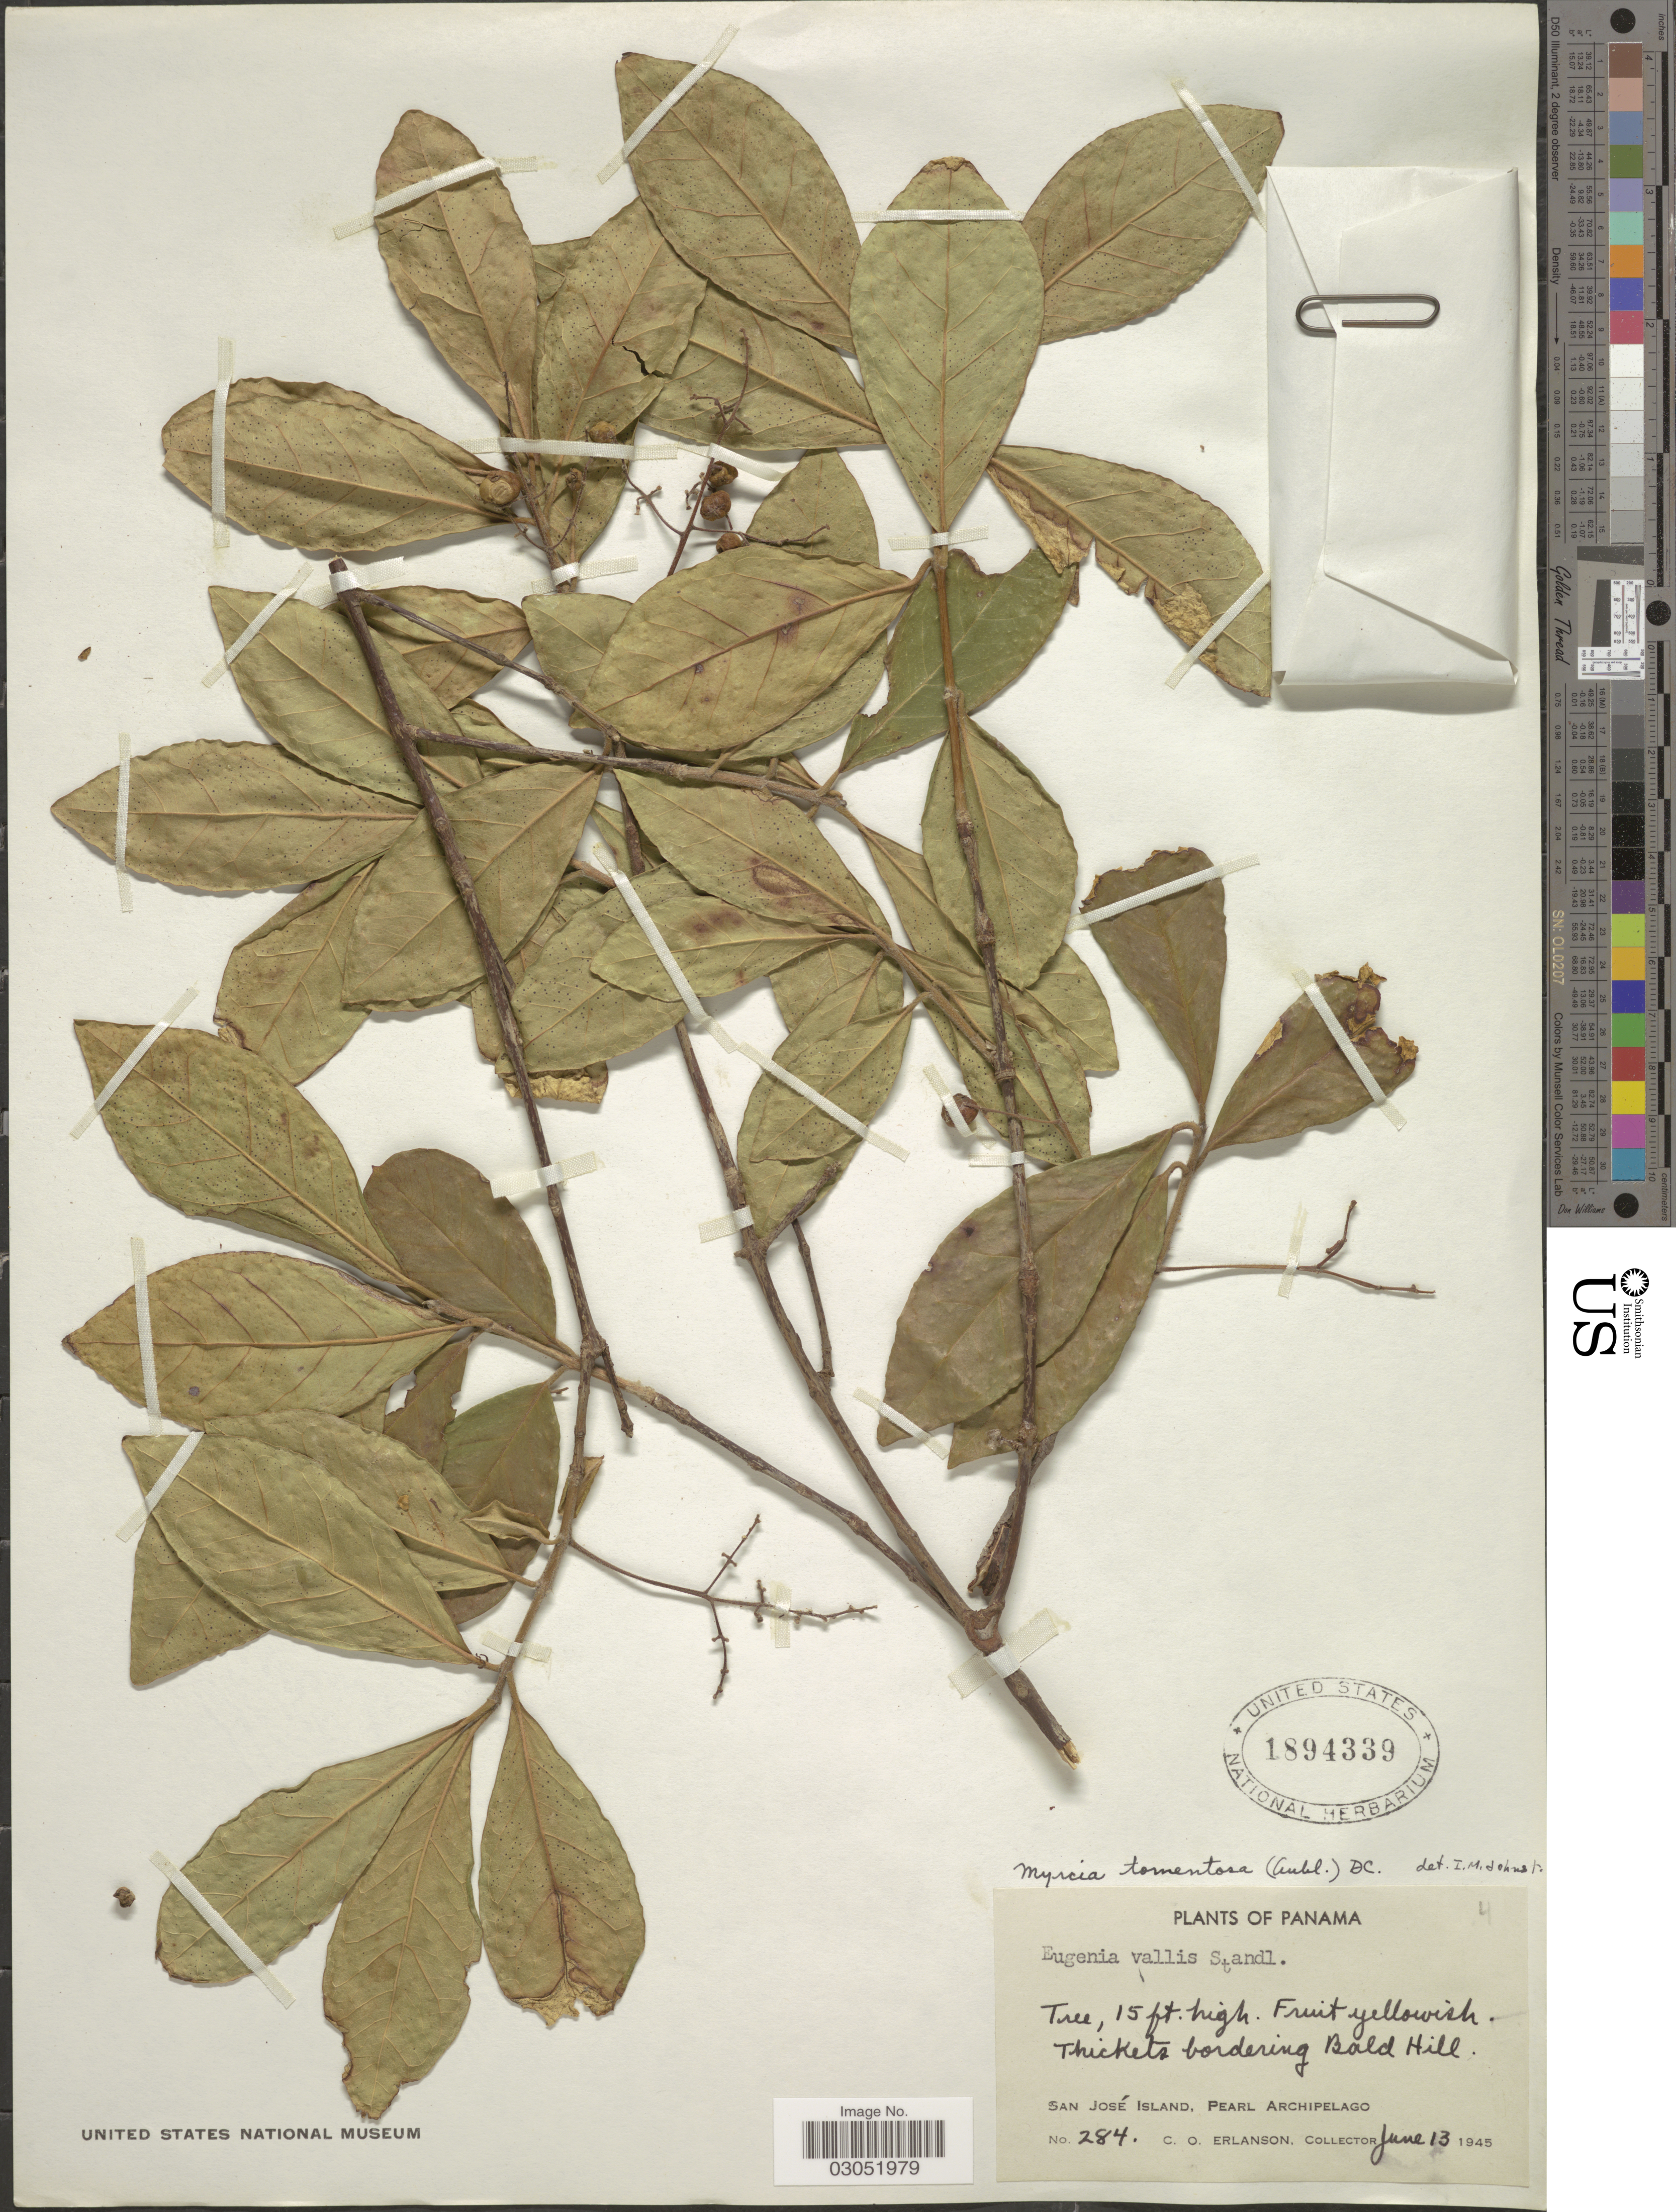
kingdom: Plantae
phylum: Tracheophyta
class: Magnoliopsida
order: Myrtales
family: Myrtaceae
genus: Myrcia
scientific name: Myrcia tomentosa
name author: (Aubl.) DC.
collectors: C. O. Erlanson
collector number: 284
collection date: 1945-06-13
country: Panama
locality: Thickets bordering Bald Hill. San José Island, Pearl Archipelago.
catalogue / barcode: US 1894339